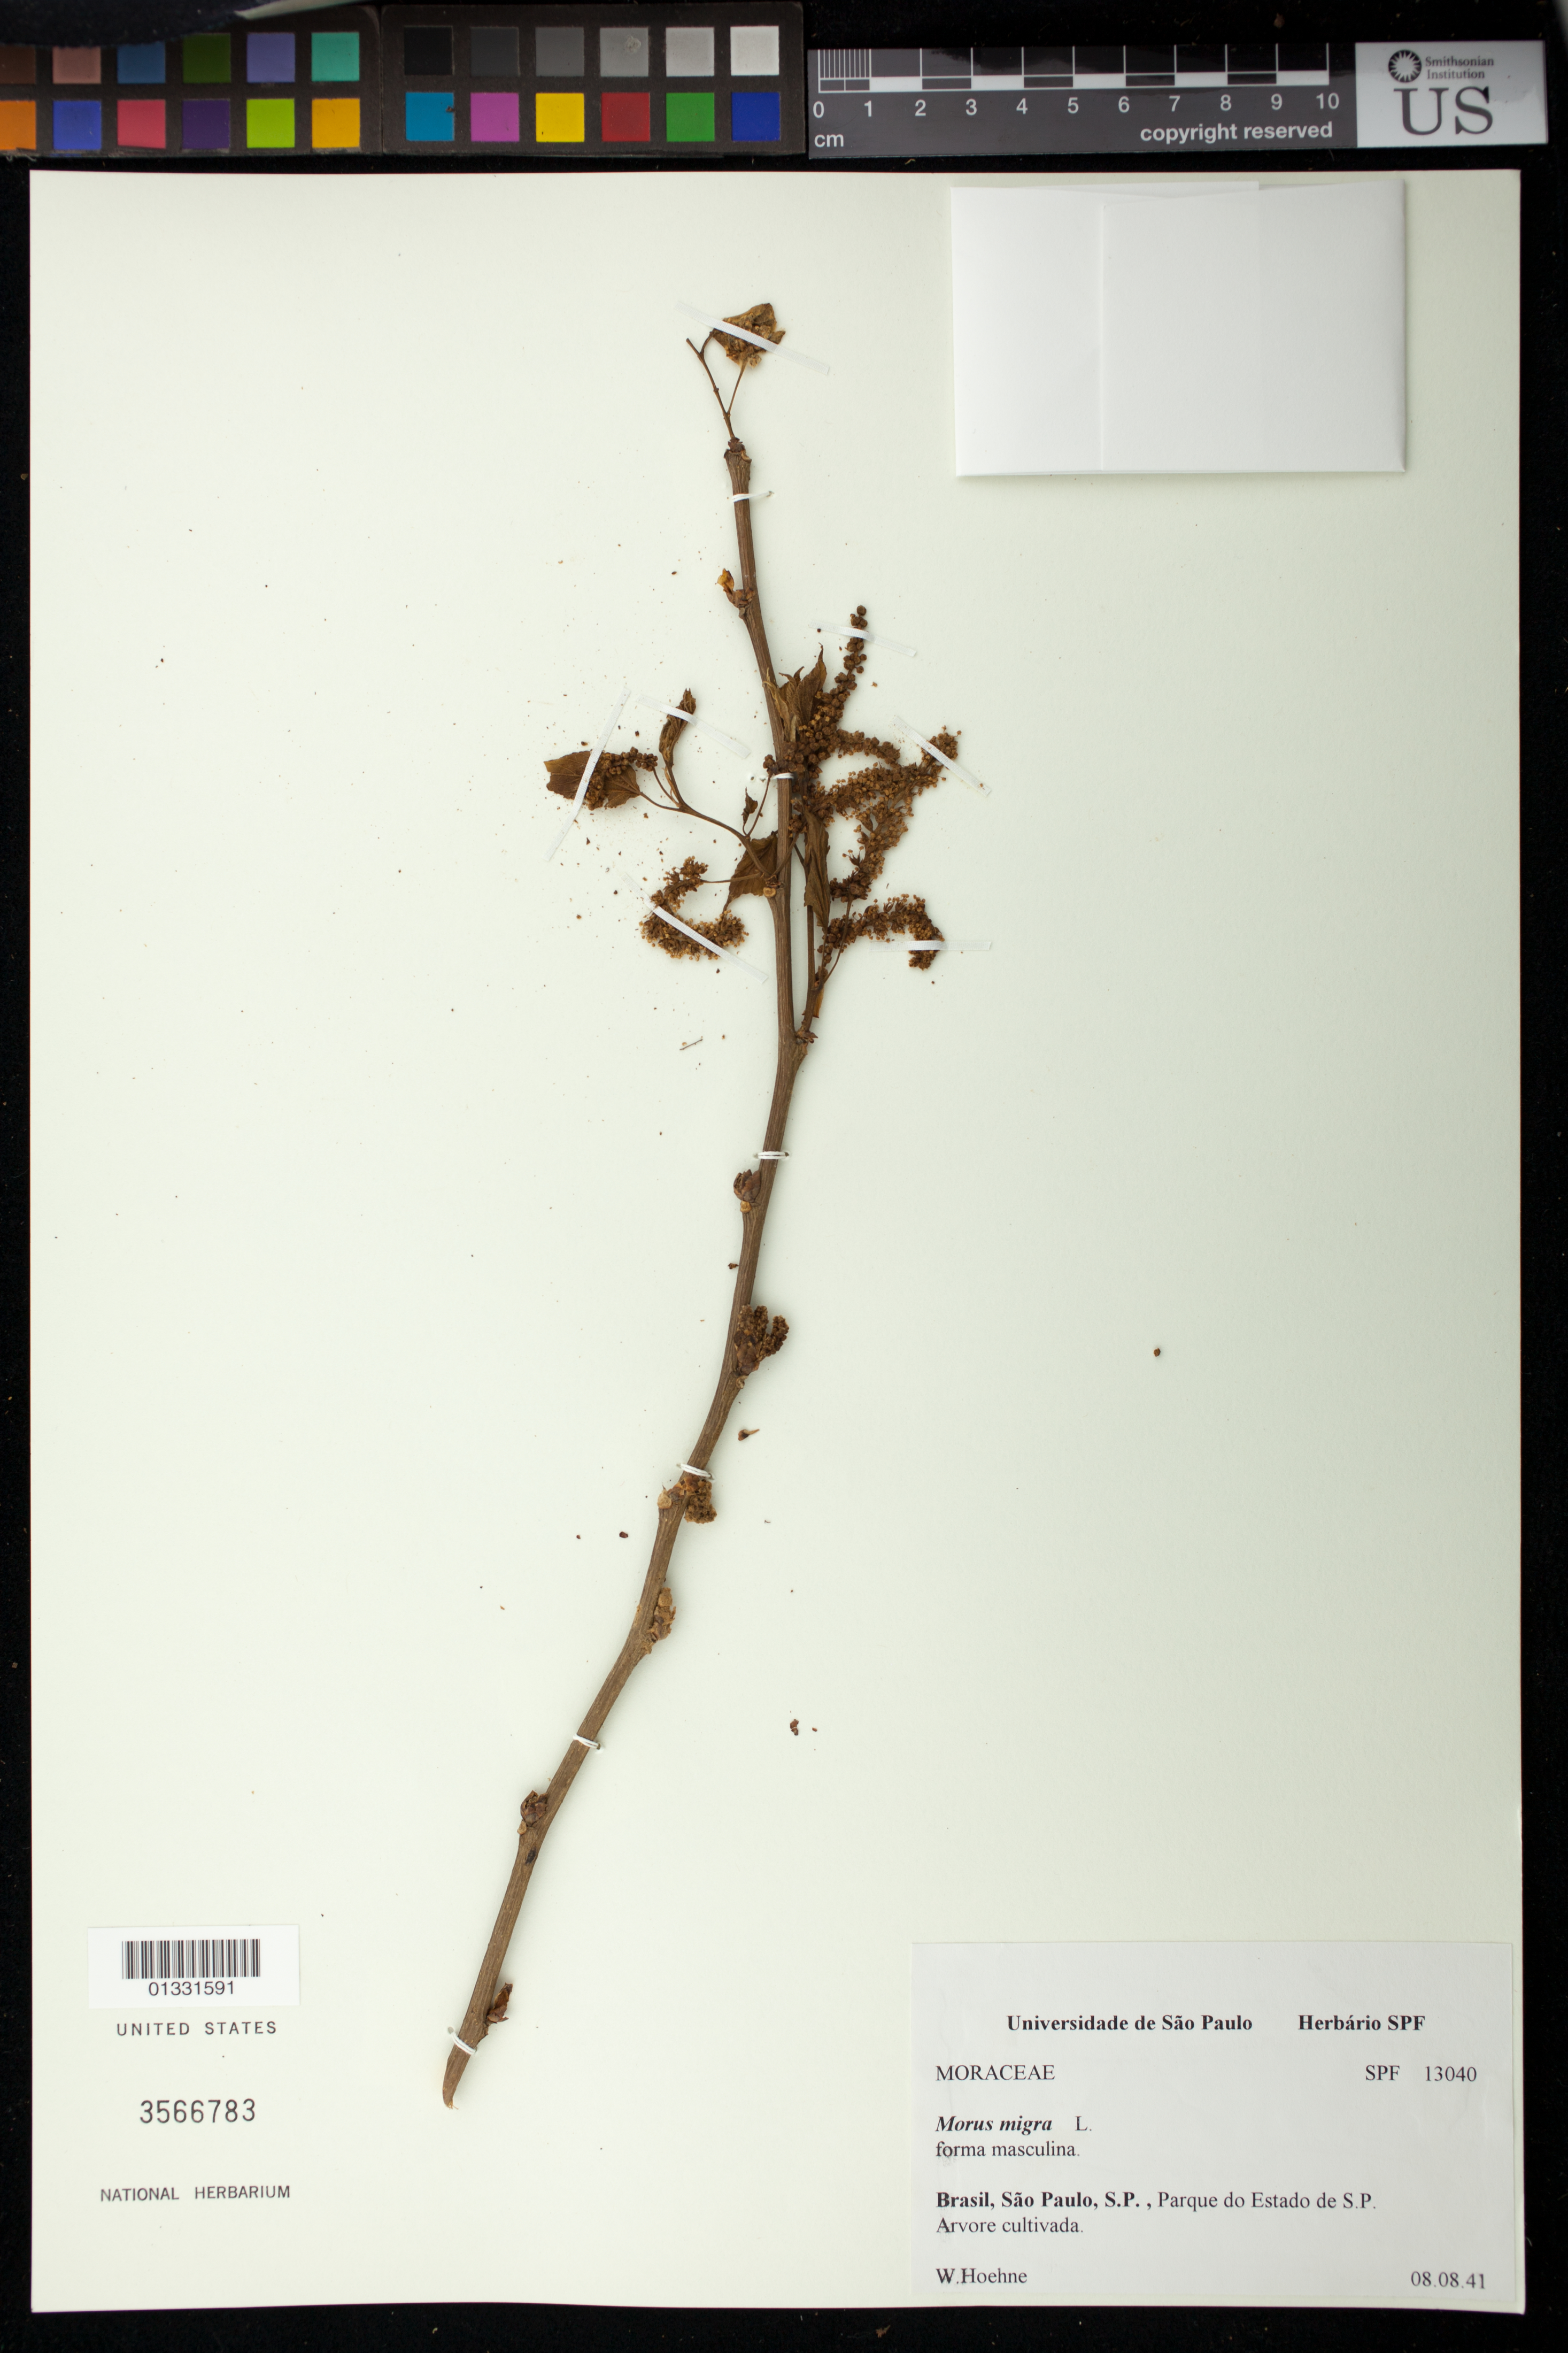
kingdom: Plantae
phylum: Tracheophyta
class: Magnoliopsida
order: Rosales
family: Moraceae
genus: Morus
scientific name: Morus nigra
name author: L.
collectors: W. Hoehne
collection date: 1941-08-08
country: Brazil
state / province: São Paulo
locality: Parque do Estado de S.P.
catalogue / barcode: US 3566783